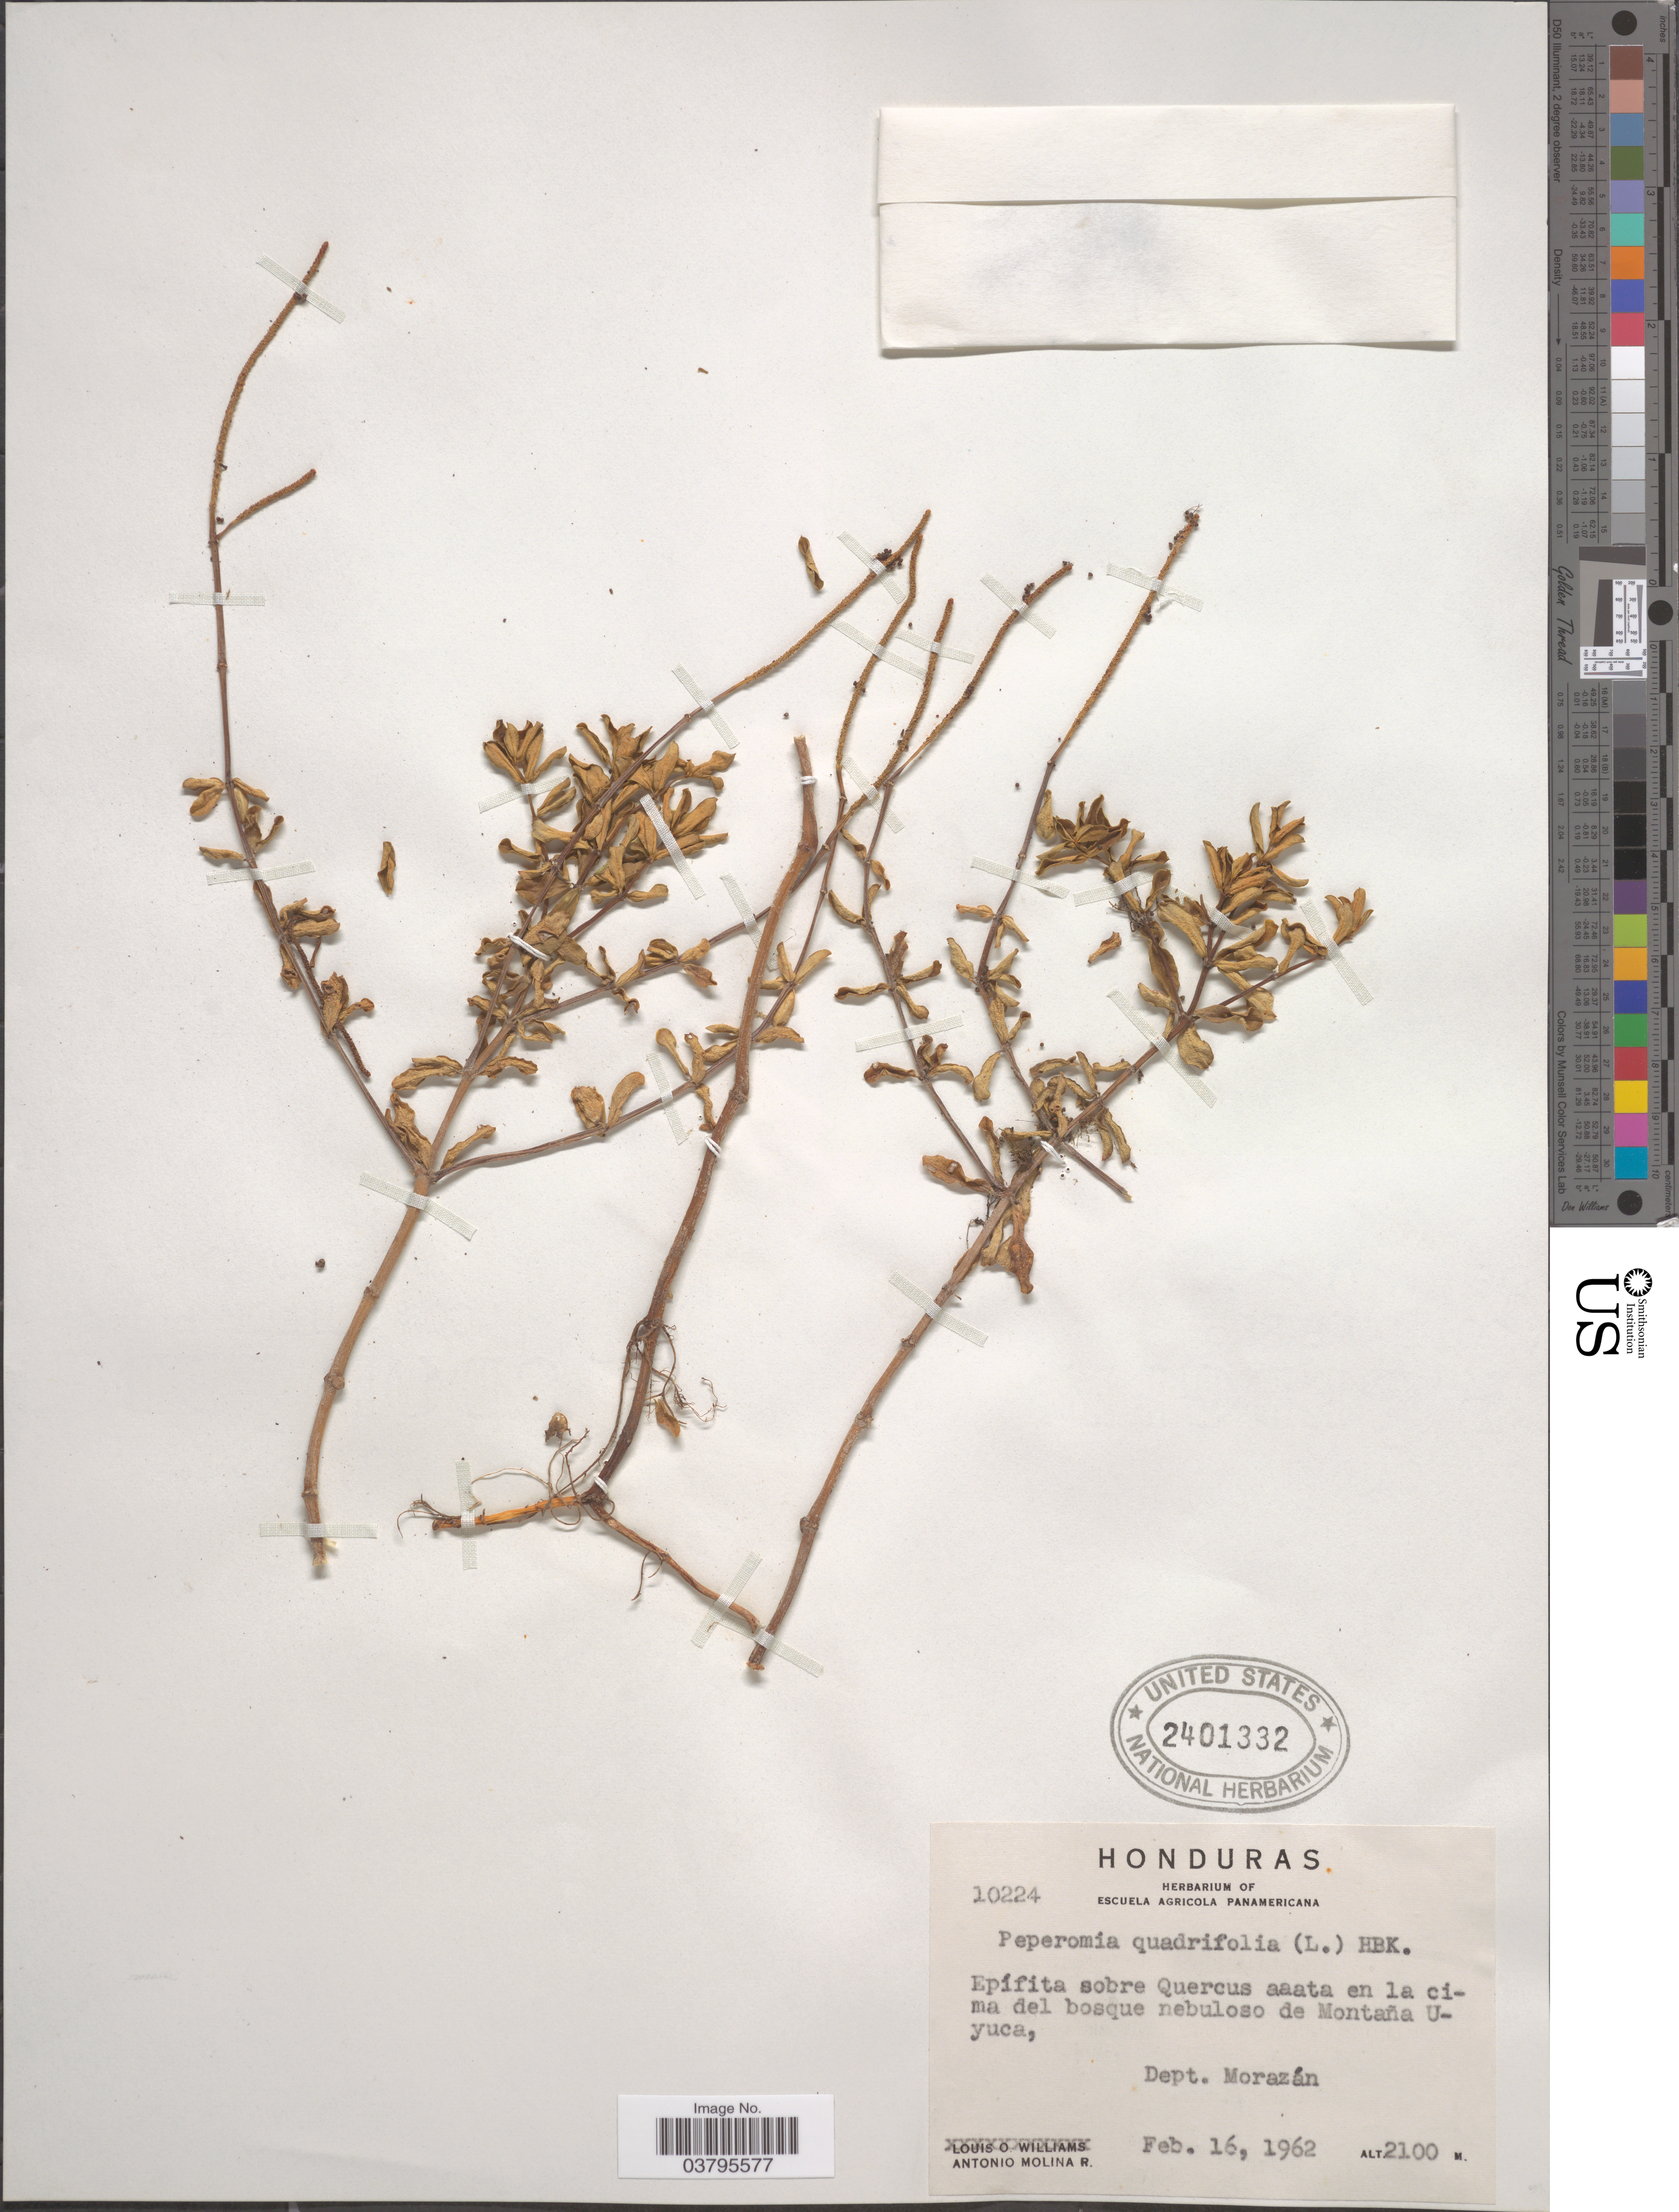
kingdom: Plantae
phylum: Tracheophyta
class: Magnoliopsida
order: Piperales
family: Piperaceae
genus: Peperomia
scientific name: Peperomia quadrifolia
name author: (L.) Kunth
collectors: A. Molina R.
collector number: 10224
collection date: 1962-02-16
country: Honduras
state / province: Fco. Morazán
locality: En la cima del bosque nebuloso de Montaña Uyuca, Dept. Morazán.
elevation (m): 2100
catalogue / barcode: US 2401332